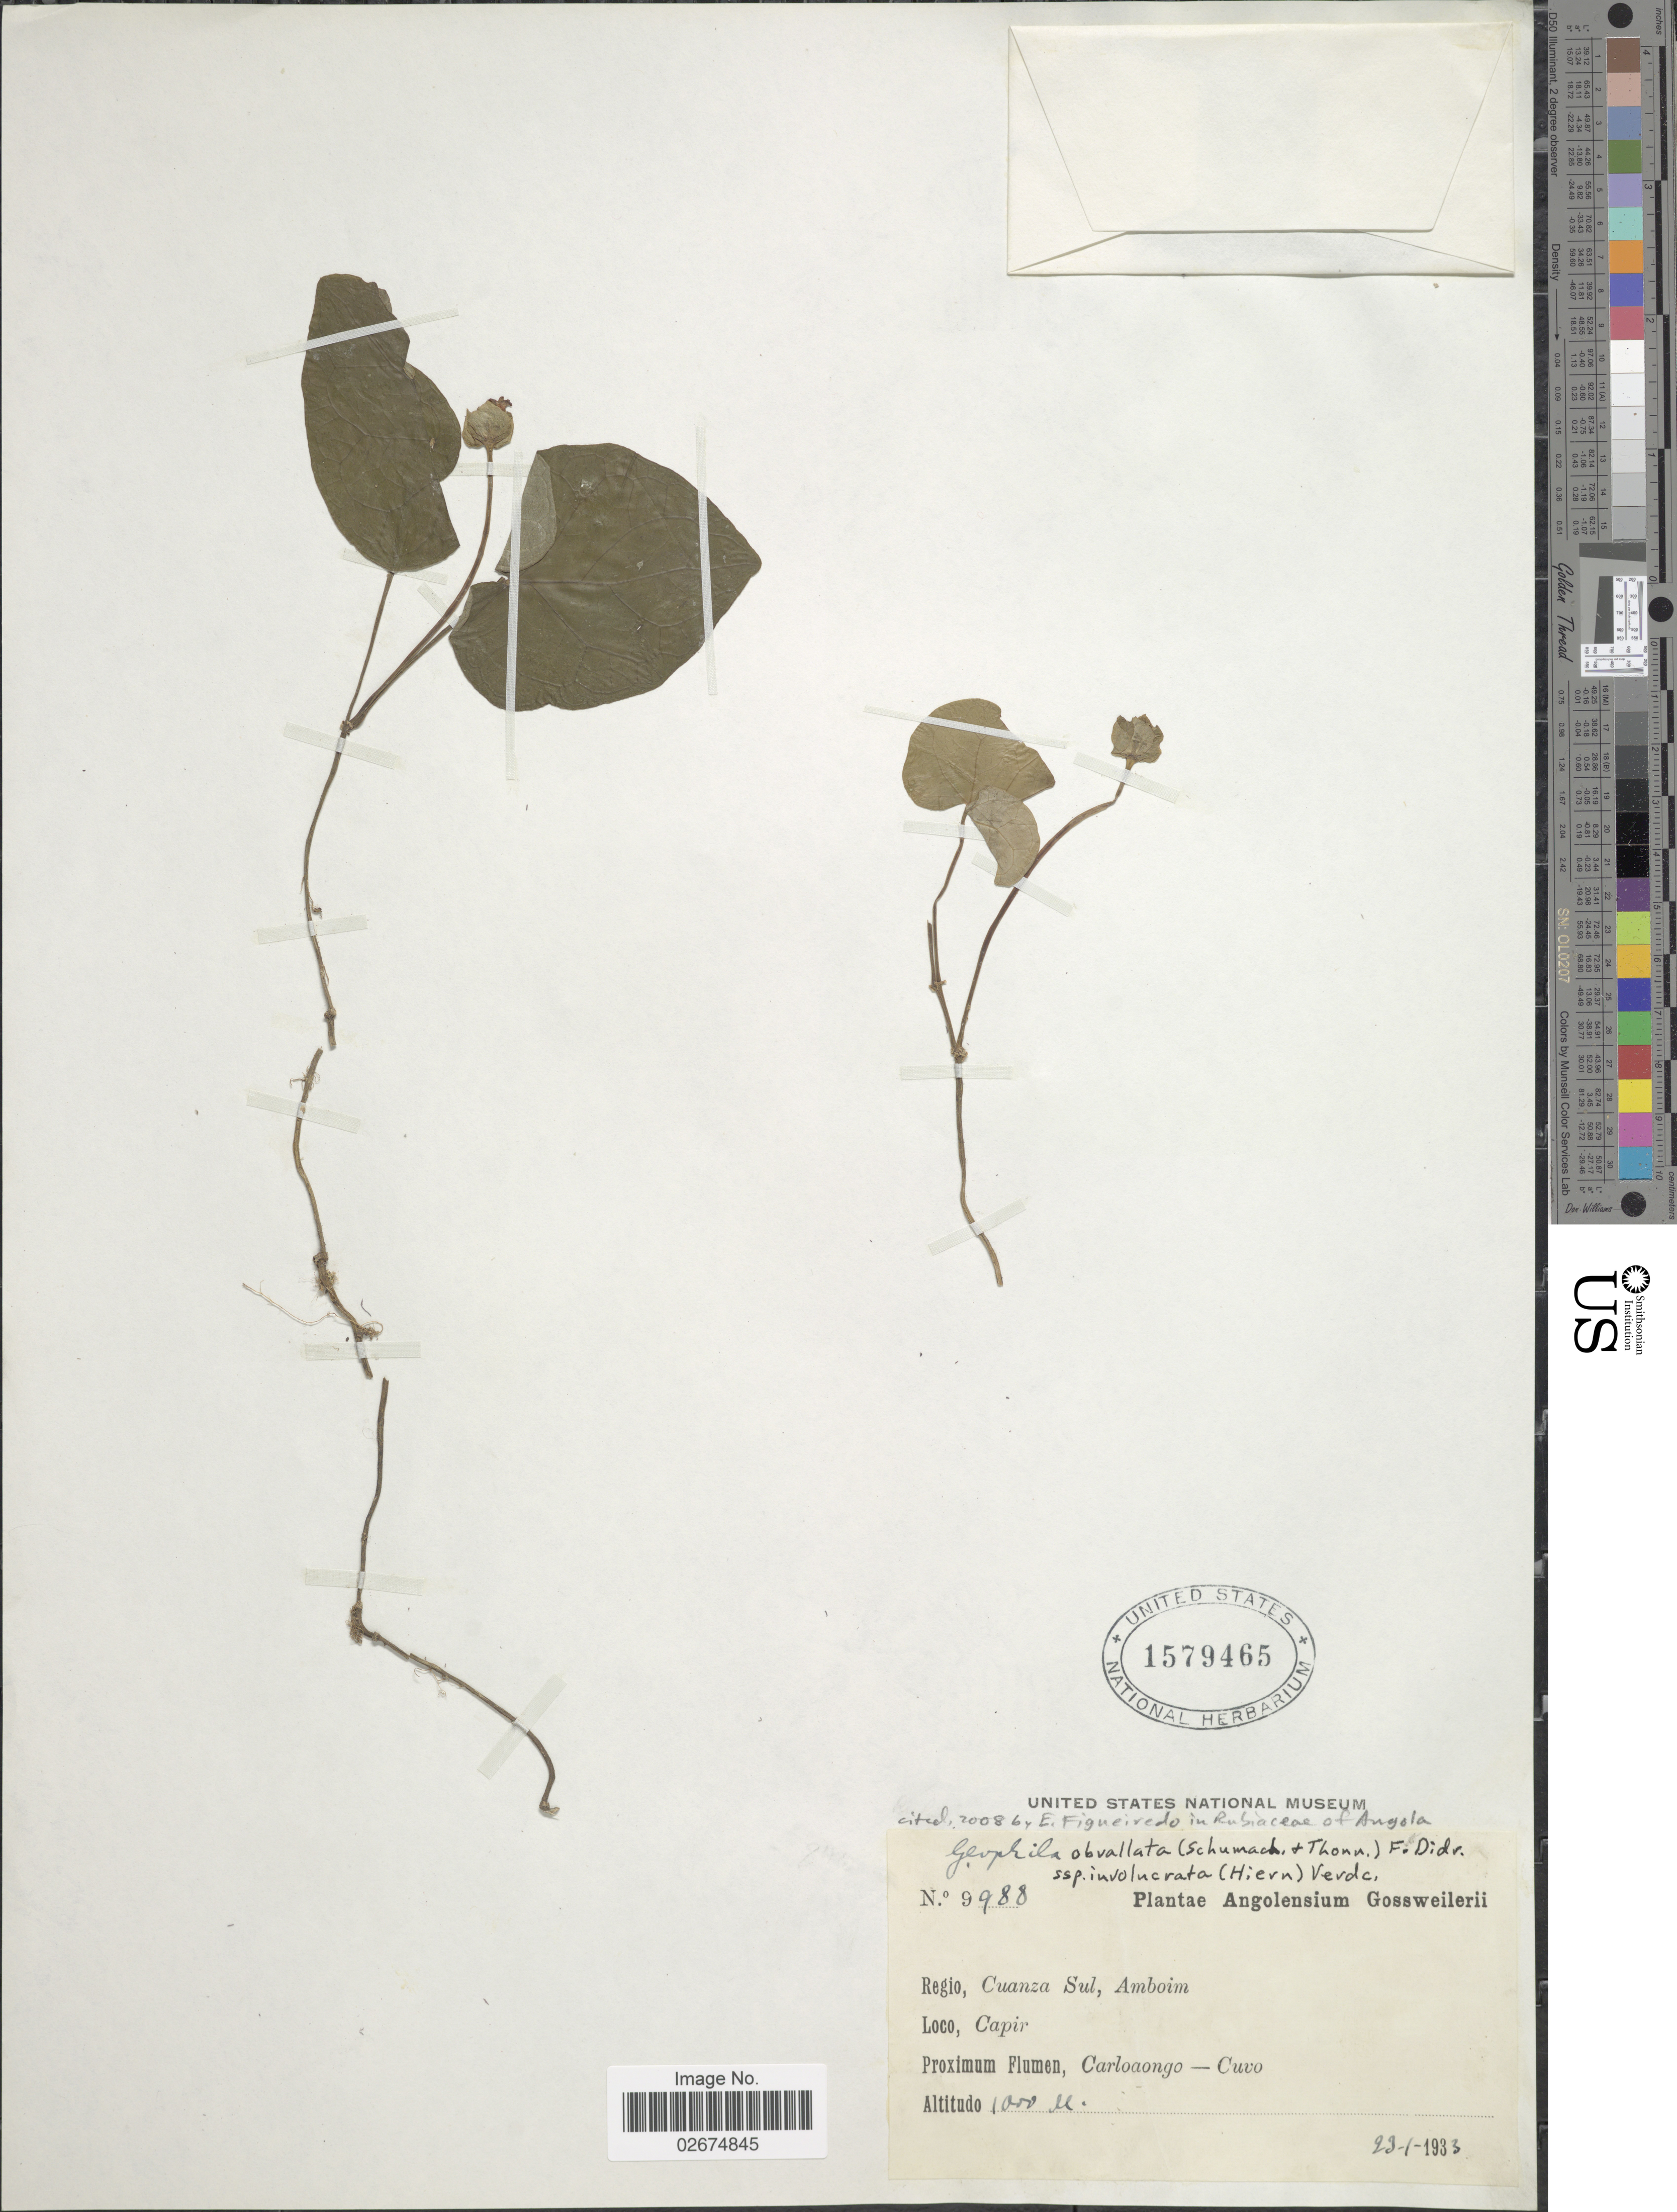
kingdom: Plantae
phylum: Tracheophyta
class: Magnoliopsida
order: Gentianales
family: Rubiaceae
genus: Geophila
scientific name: Geophila obvallata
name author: (Schumach.) Didr.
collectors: -. Gossweiler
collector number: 9988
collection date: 1933-01-23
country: Angola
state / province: Cuanza Sul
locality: Amboim. Capir, Carloaongo - Cuvo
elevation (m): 1000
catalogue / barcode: US 1579465